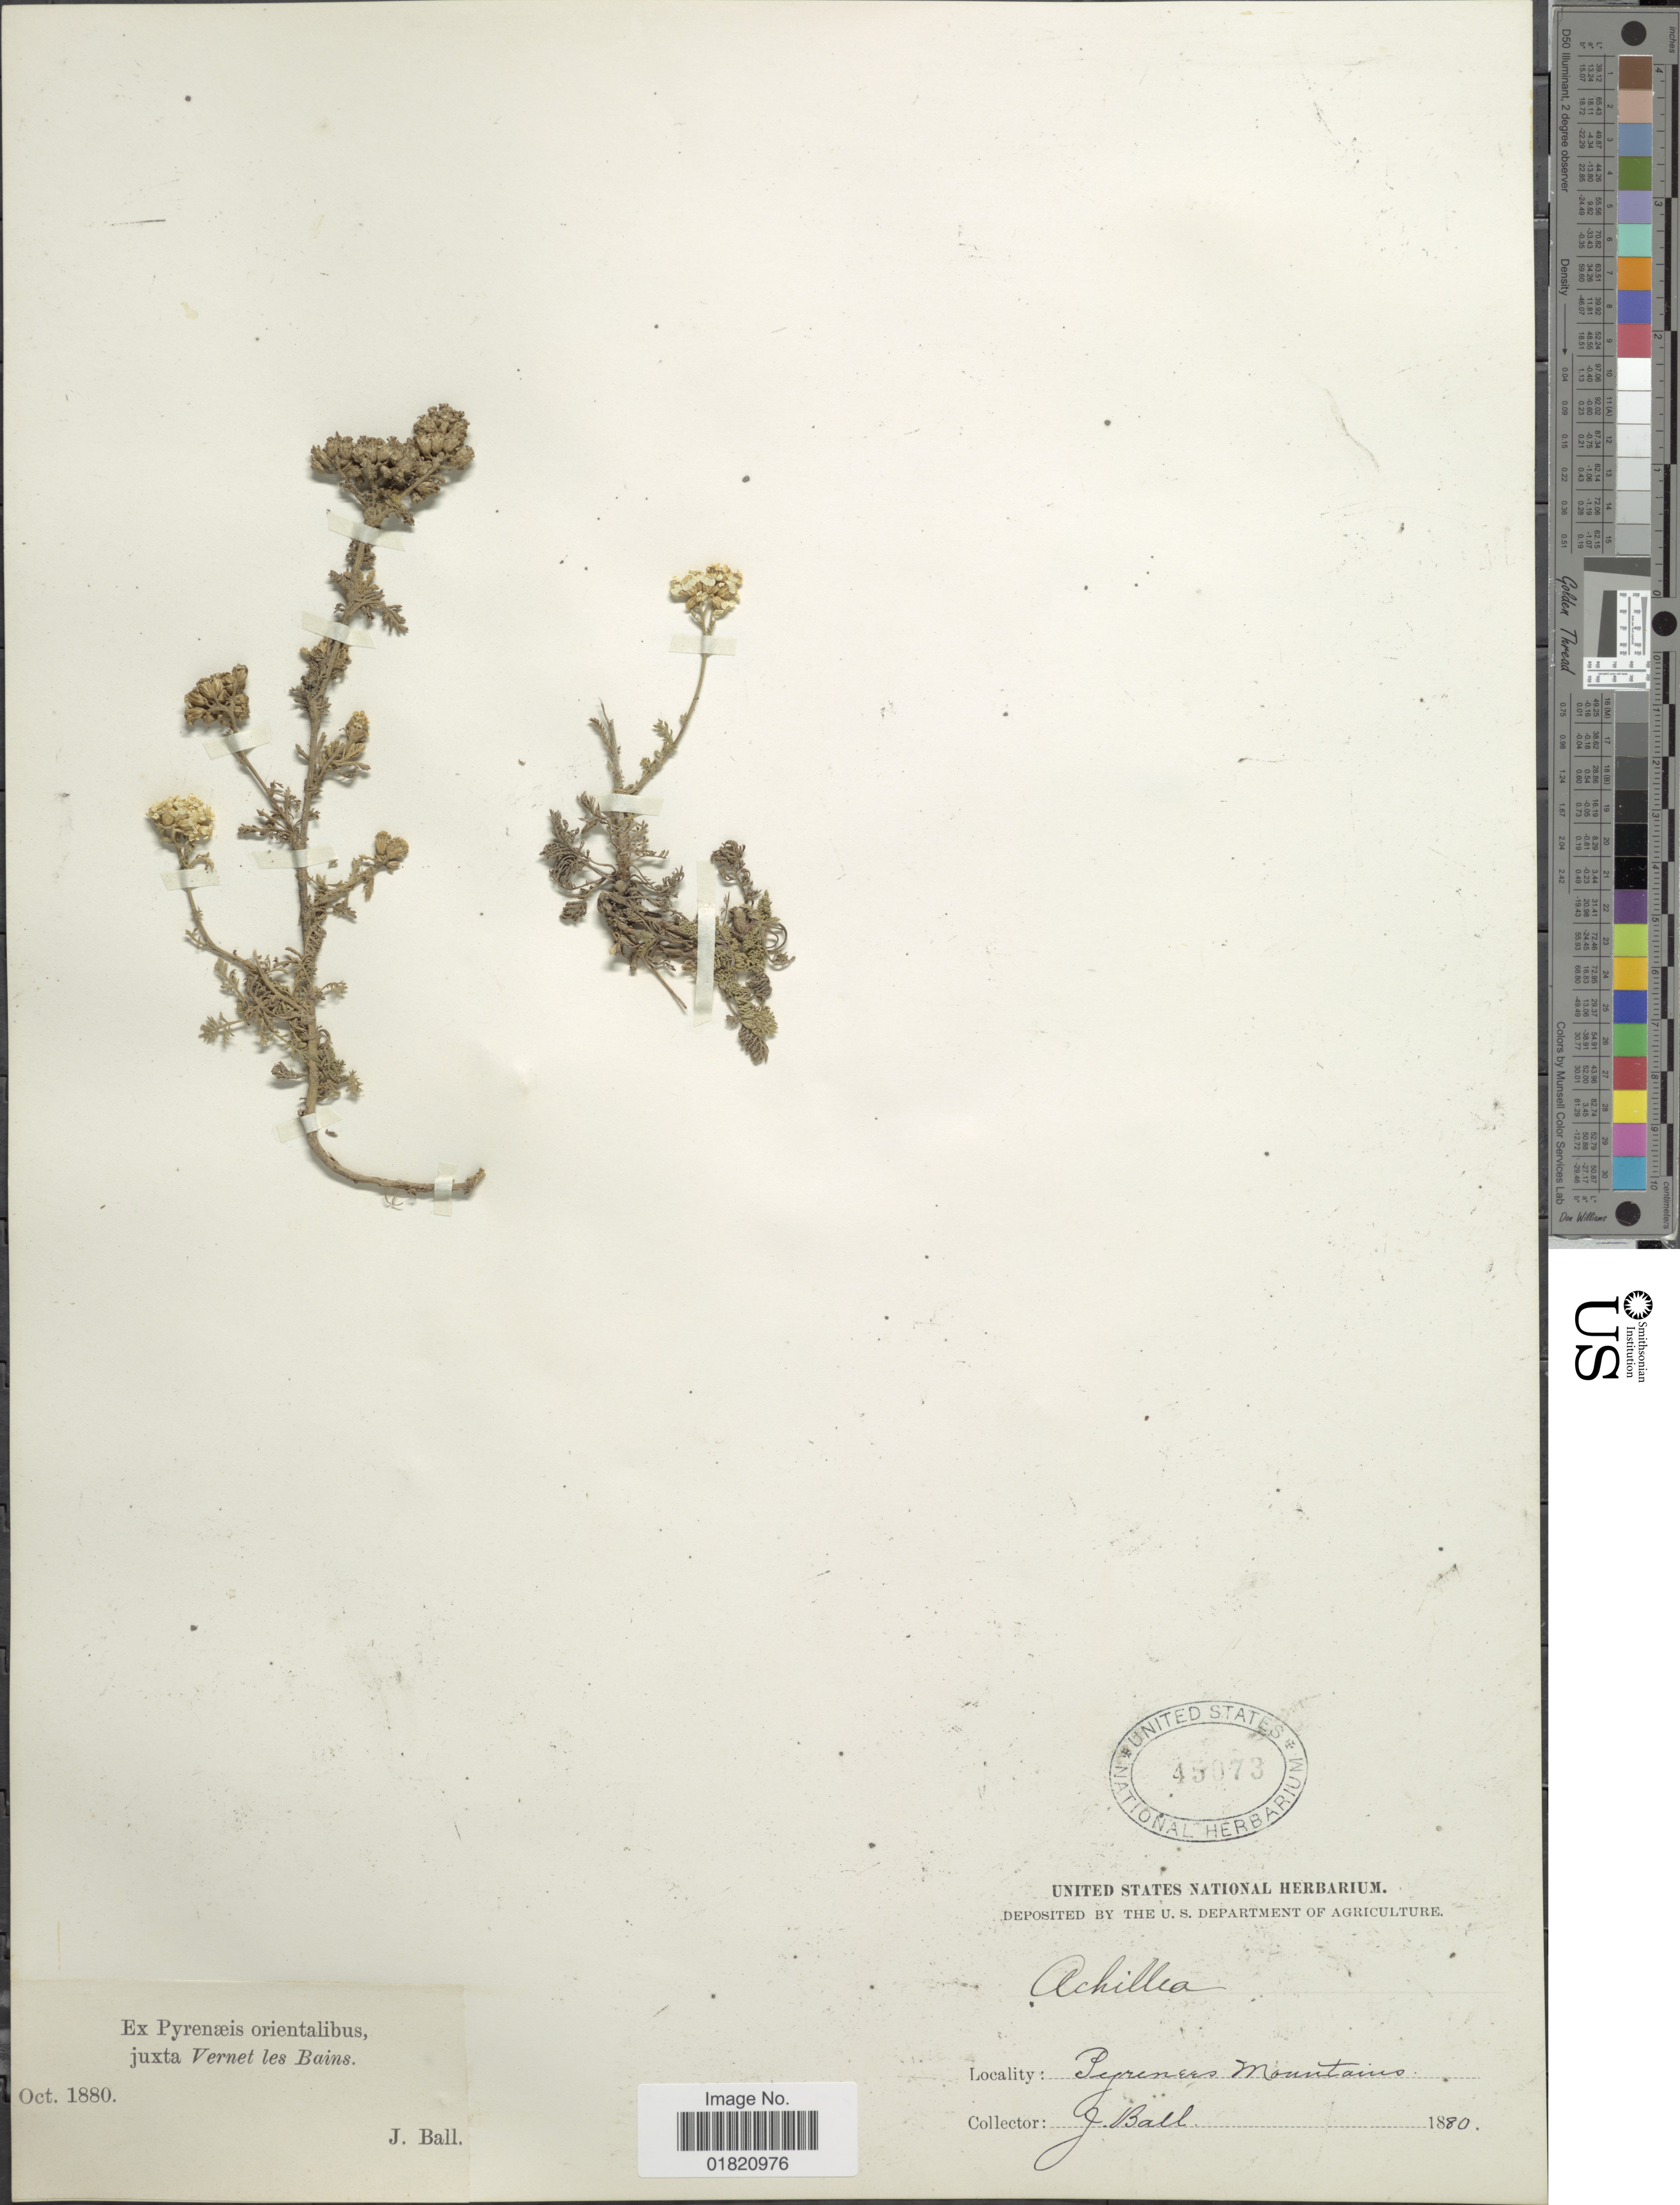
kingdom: Plantae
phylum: Tracheophyta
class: Magnoliopsida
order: Asterales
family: Asteraceae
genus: Achillea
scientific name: Achillea sp.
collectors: J. Ball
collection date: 1880-10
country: France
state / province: Occitanie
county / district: Pyrénées-Orientales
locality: Ex Pyrenaeis orientalibus, juxta Vernet les Bains. Pyrenees Mountains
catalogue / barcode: US 45073